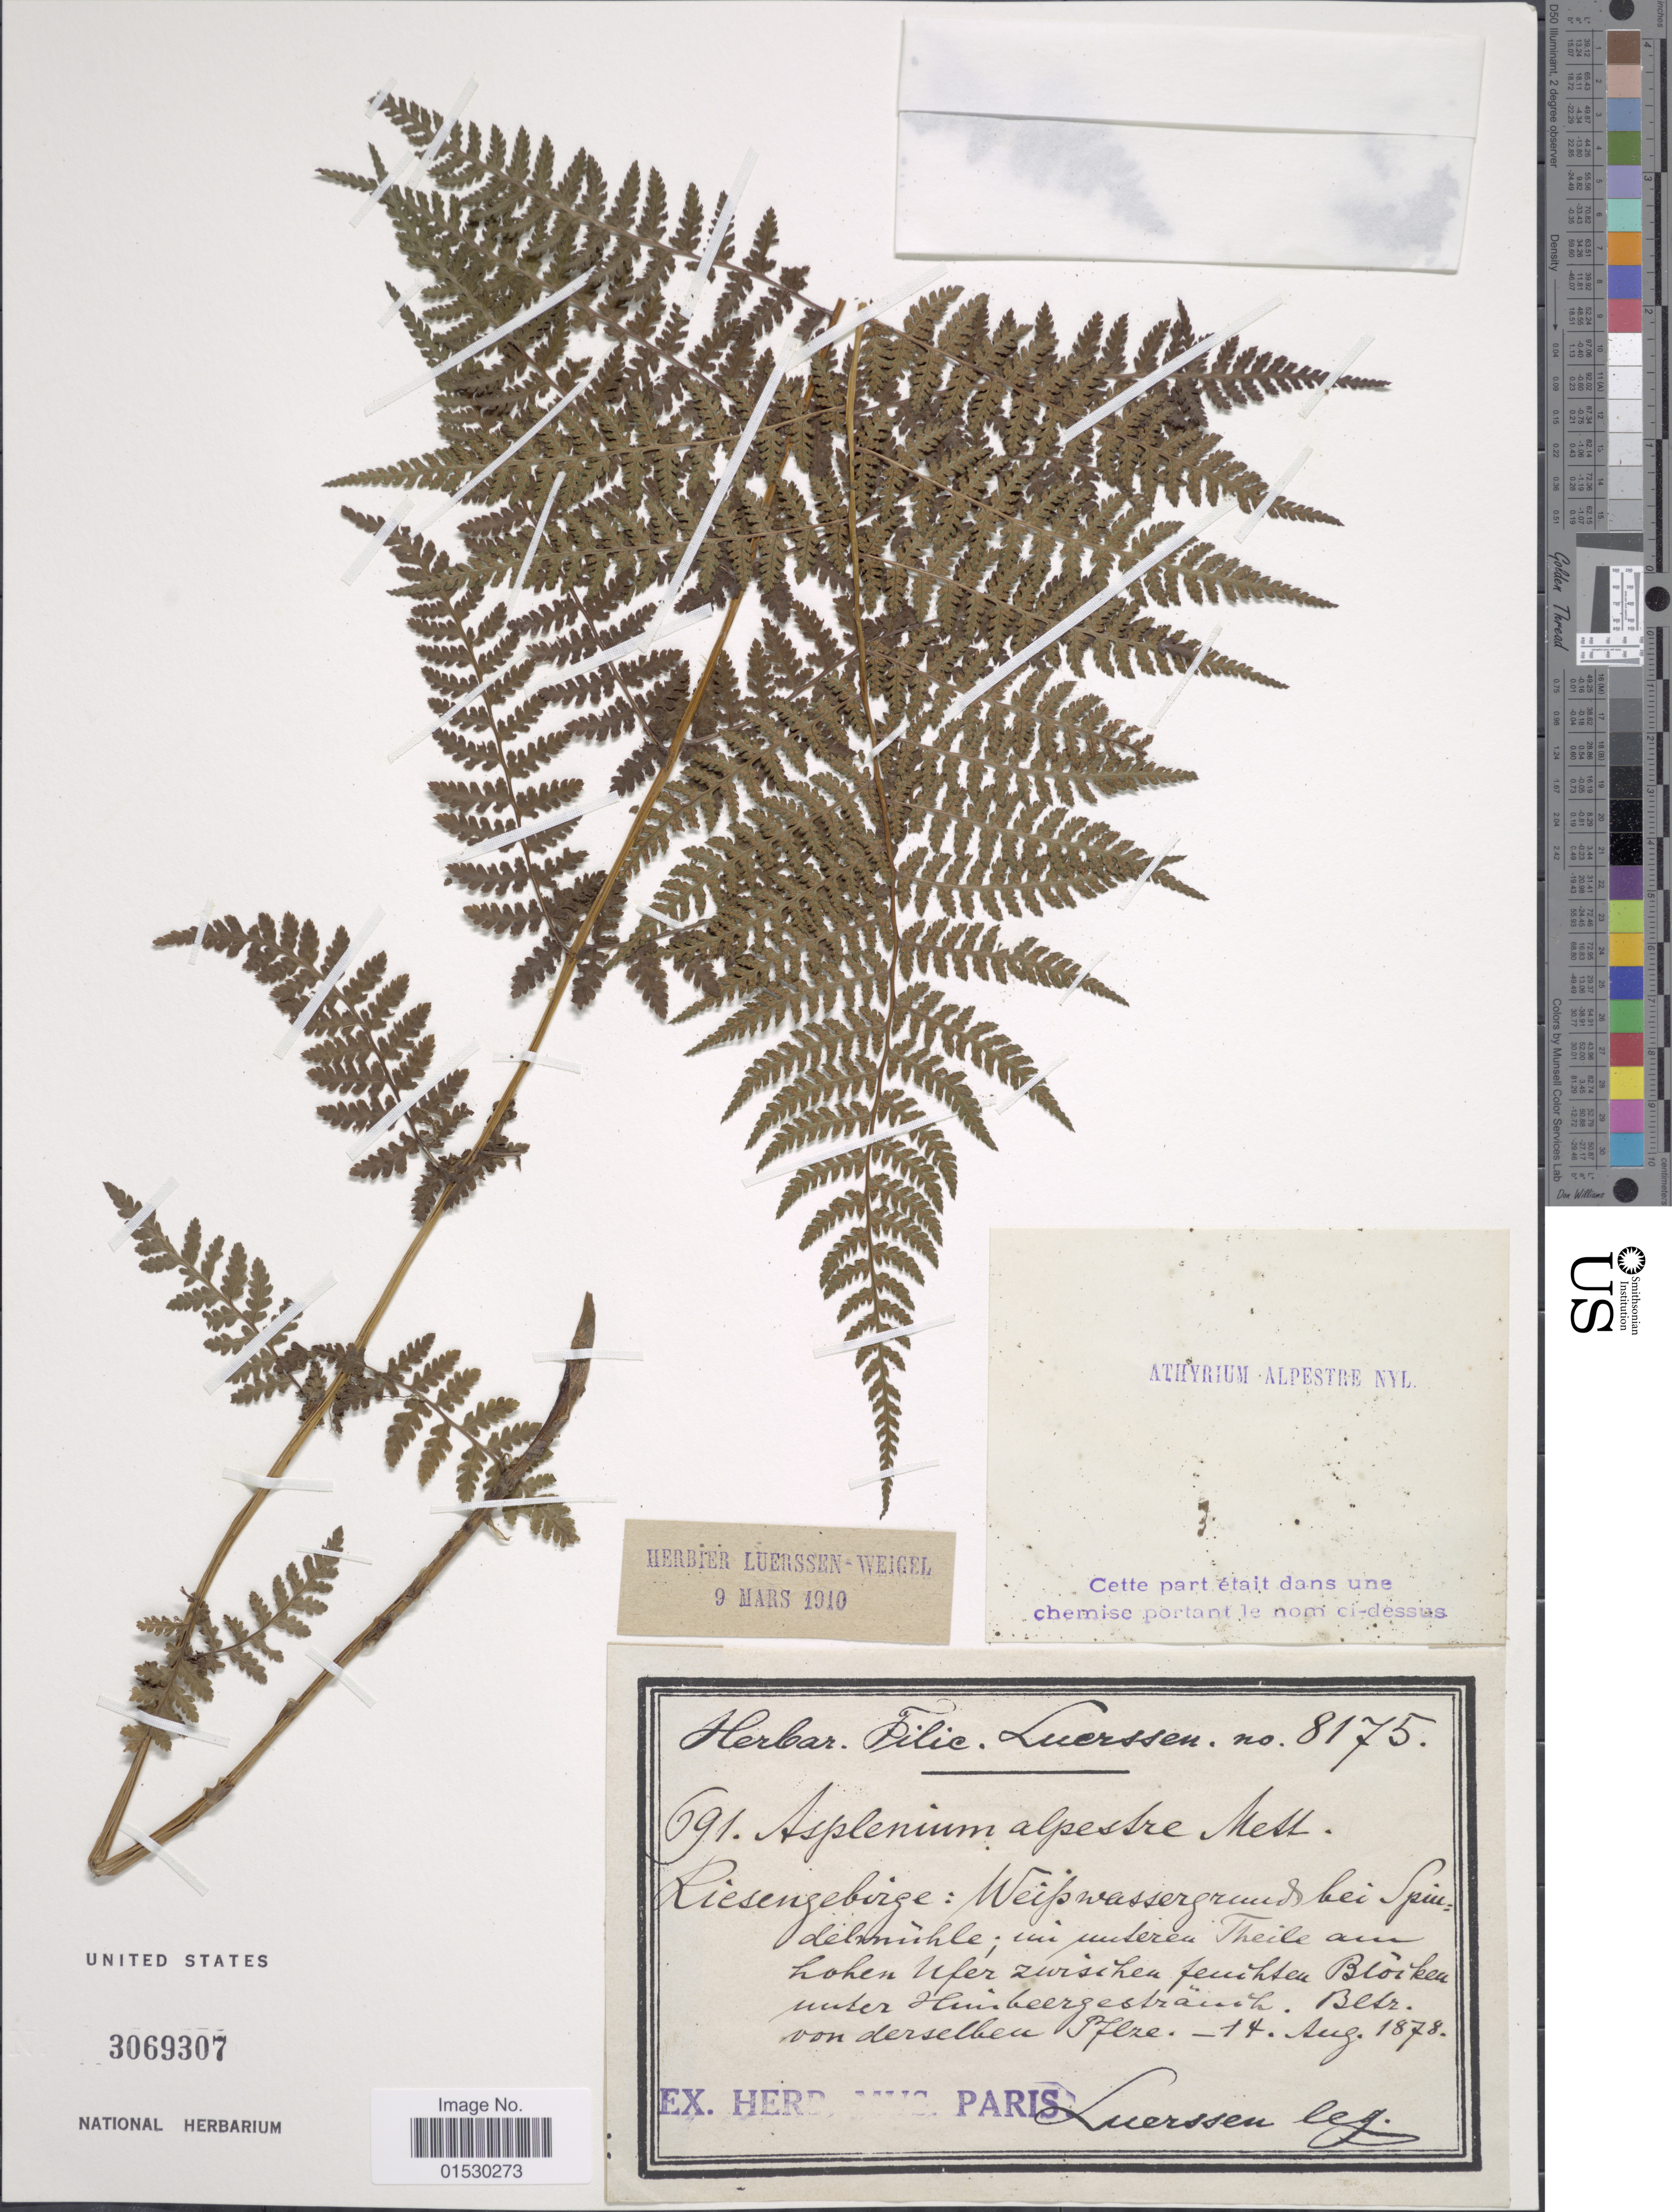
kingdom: Plantae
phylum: Tracheophyta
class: Polypodiopsida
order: Polypodiales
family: Athyriaceae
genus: Athyrium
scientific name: Athyrium alpestre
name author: (Hoppe) Rylands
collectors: Luerssen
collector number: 8175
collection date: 1878-08-14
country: Germany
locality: Riesengebirge: Weipwassergrued bei spui del muhle; ui uitereu theile au hohen ufer zwischer feuhteu Bloikea uter huibeergestrainch. Betz von derselbea, Pflze [interpreted]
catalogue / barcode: US 3069307